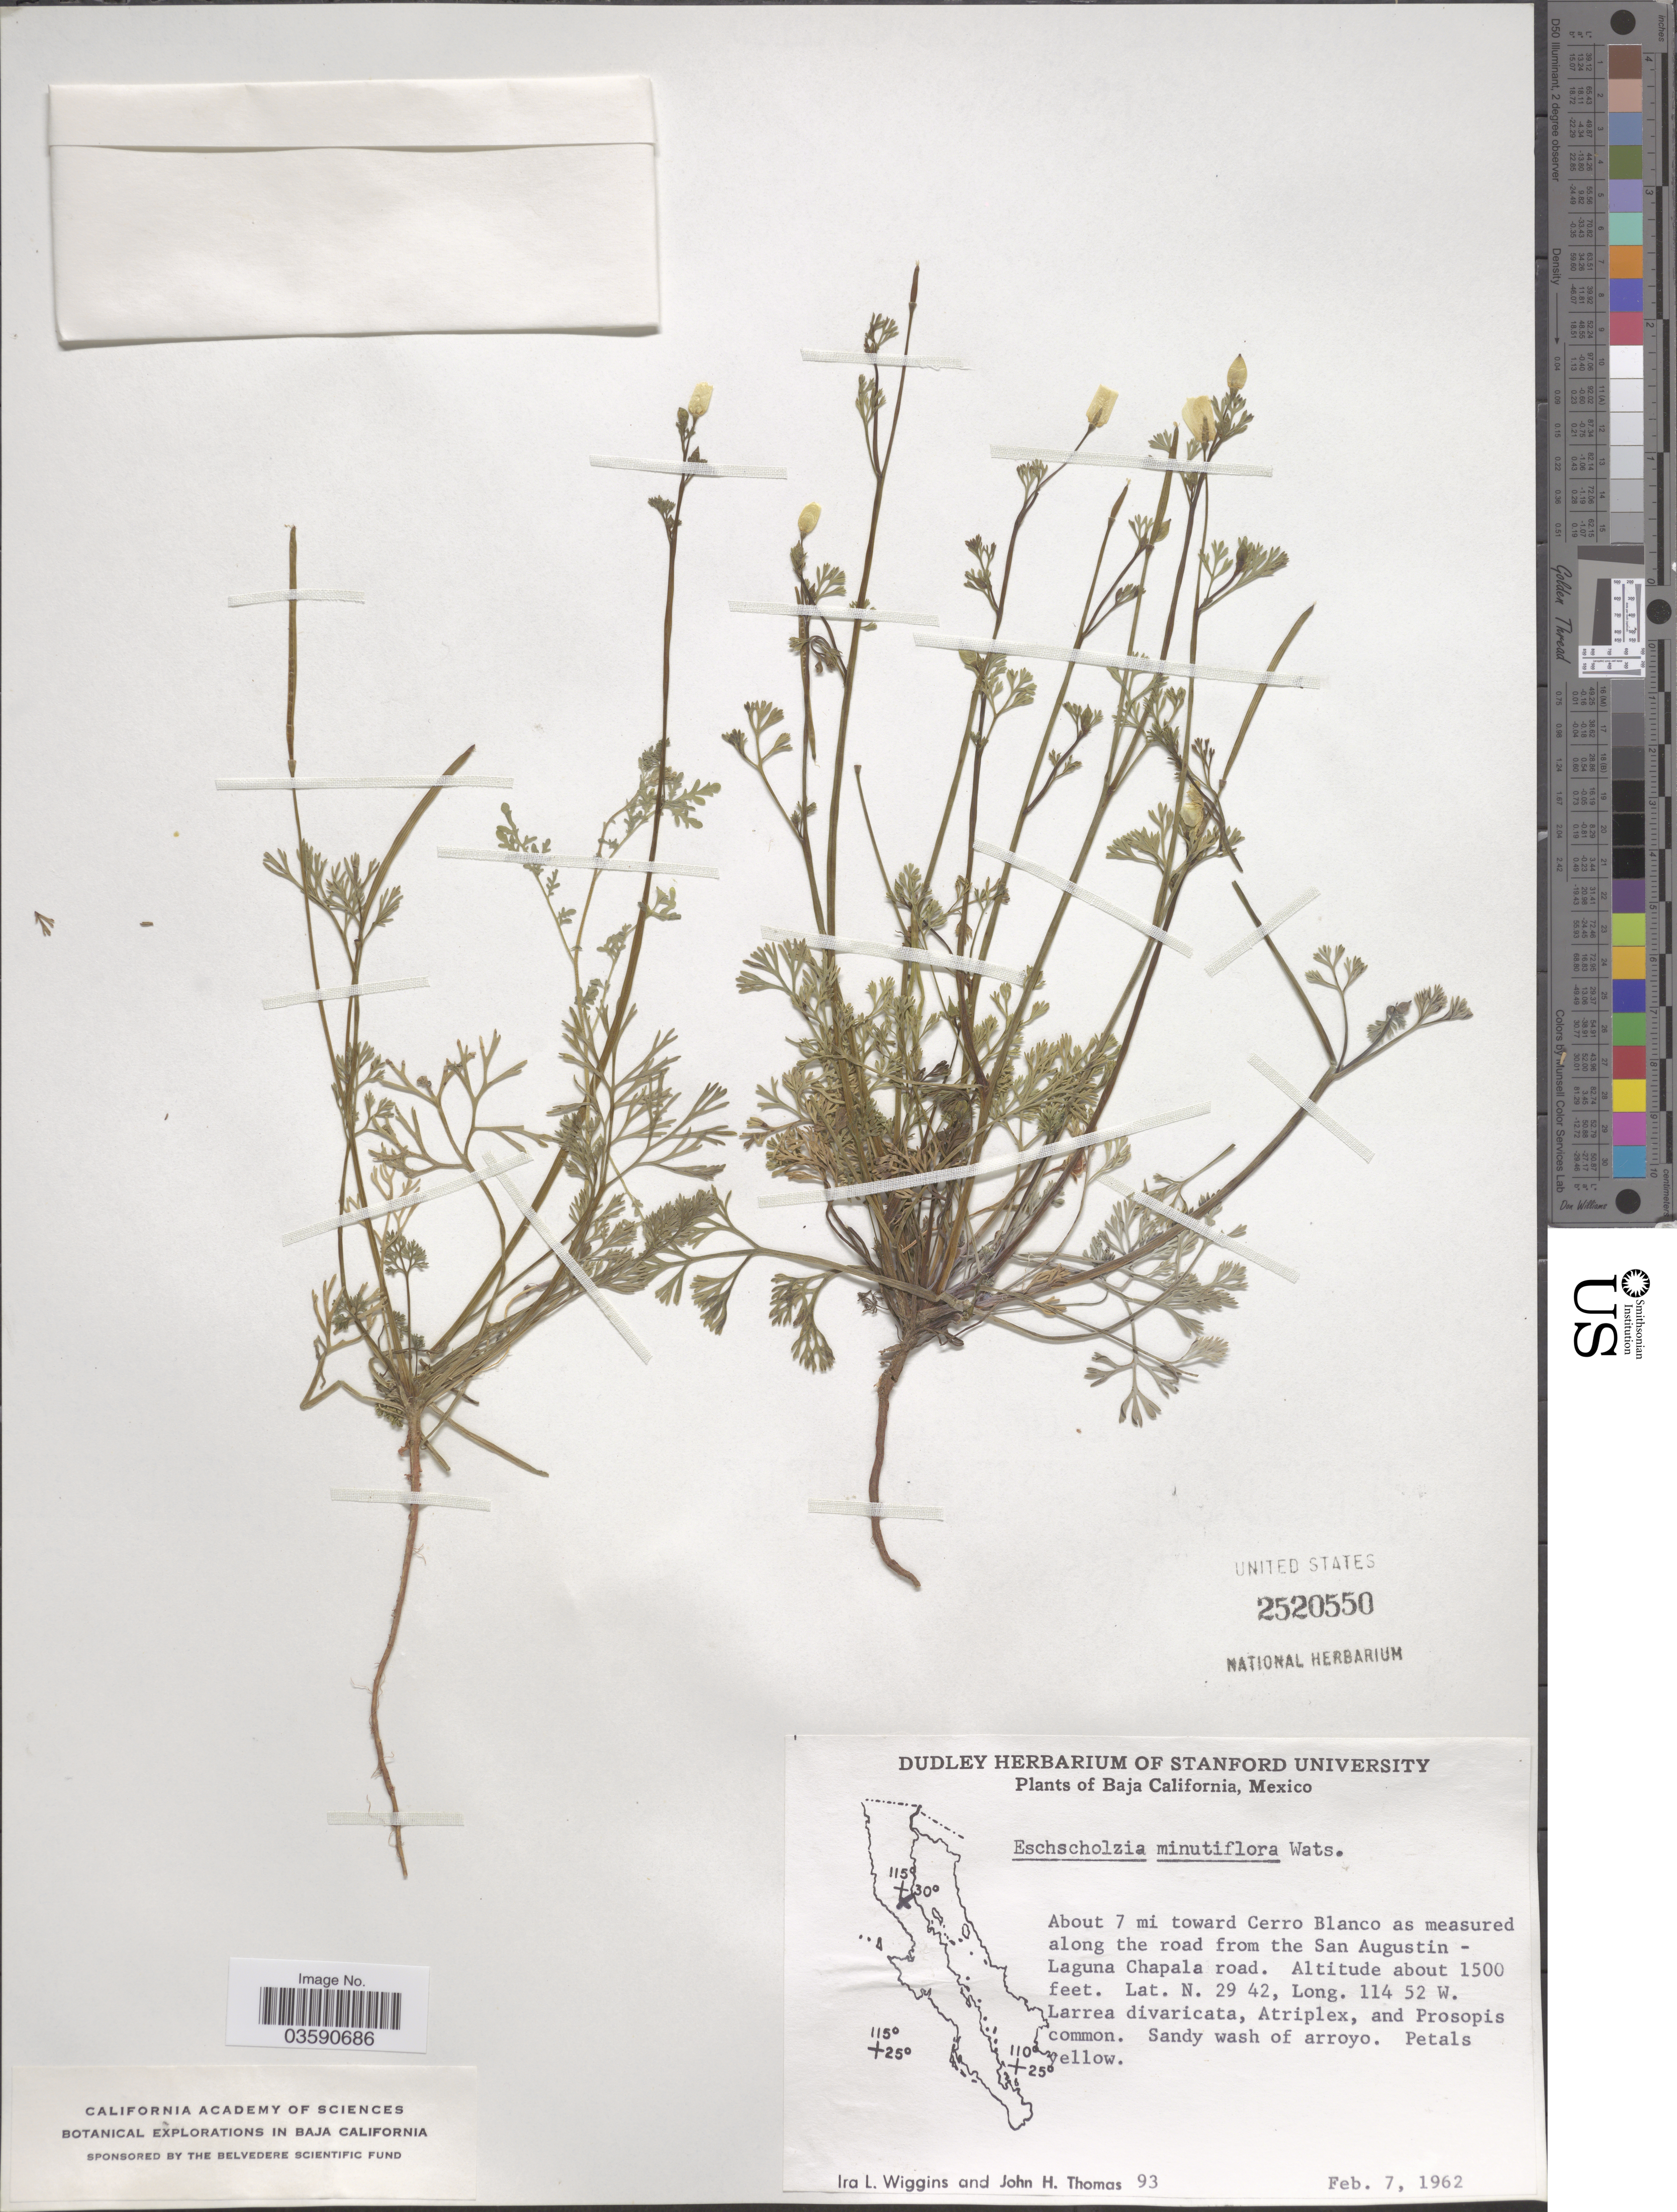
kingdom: Plantae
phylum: Tracheophyta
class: Magnoliopsida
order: Ranunculales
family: Papaveraceae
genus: Eschscholzia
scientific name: Eschscholzia minutiflora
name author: S. Watson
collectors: I. L. Wiggins & J. H. Thomas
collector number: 93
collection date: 1962-02-07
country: Mexico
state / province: Baja California Norte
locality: About 7 mi toward Cerro Blanco as measured along the road from the San Augustin - Laguna Chapala road.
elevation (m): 457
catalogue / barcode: US 2520550